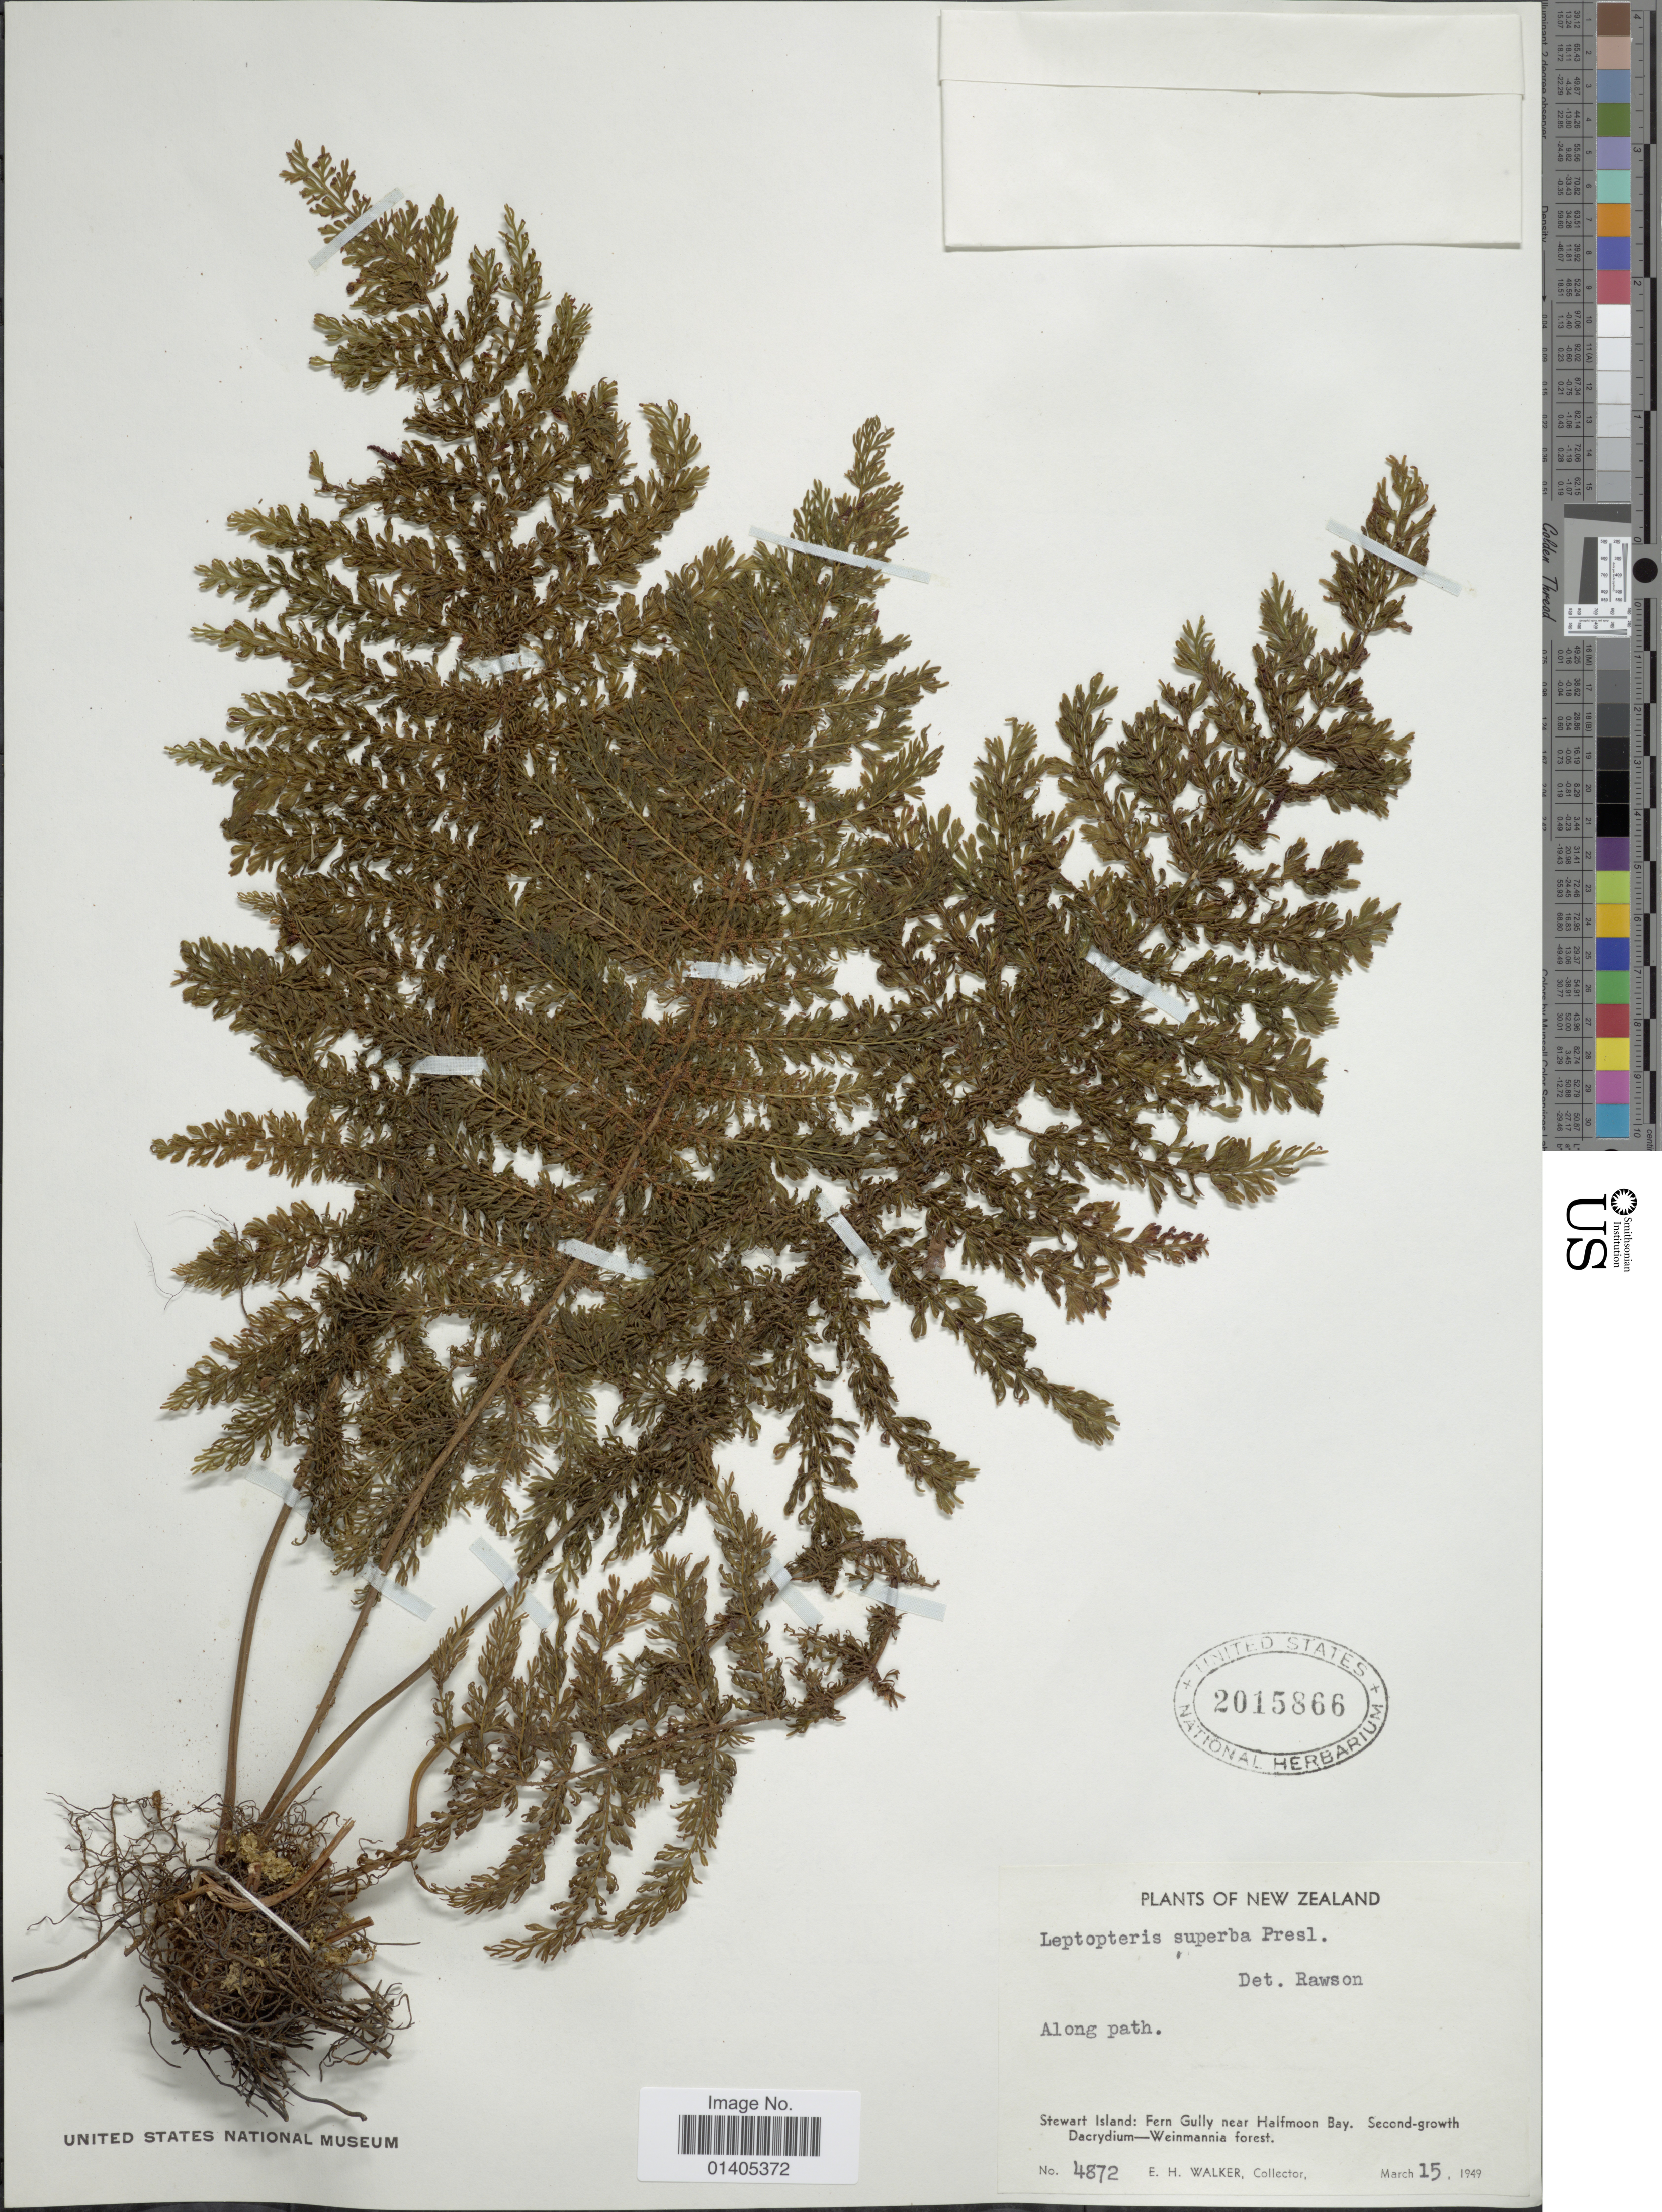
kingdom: Plantae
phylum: Tracheophyta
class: Polypodiopsida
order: Osmundales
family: Osmundaceae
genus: Leptopteris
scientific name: Leptopteris superba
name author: (Colenso) C. Presl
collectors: E. H. Walker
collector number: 4872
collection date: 1949-03-15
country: New Zealand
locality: Stewart island: fern Gully near Halfmoon Bay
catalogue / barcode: US 2015866